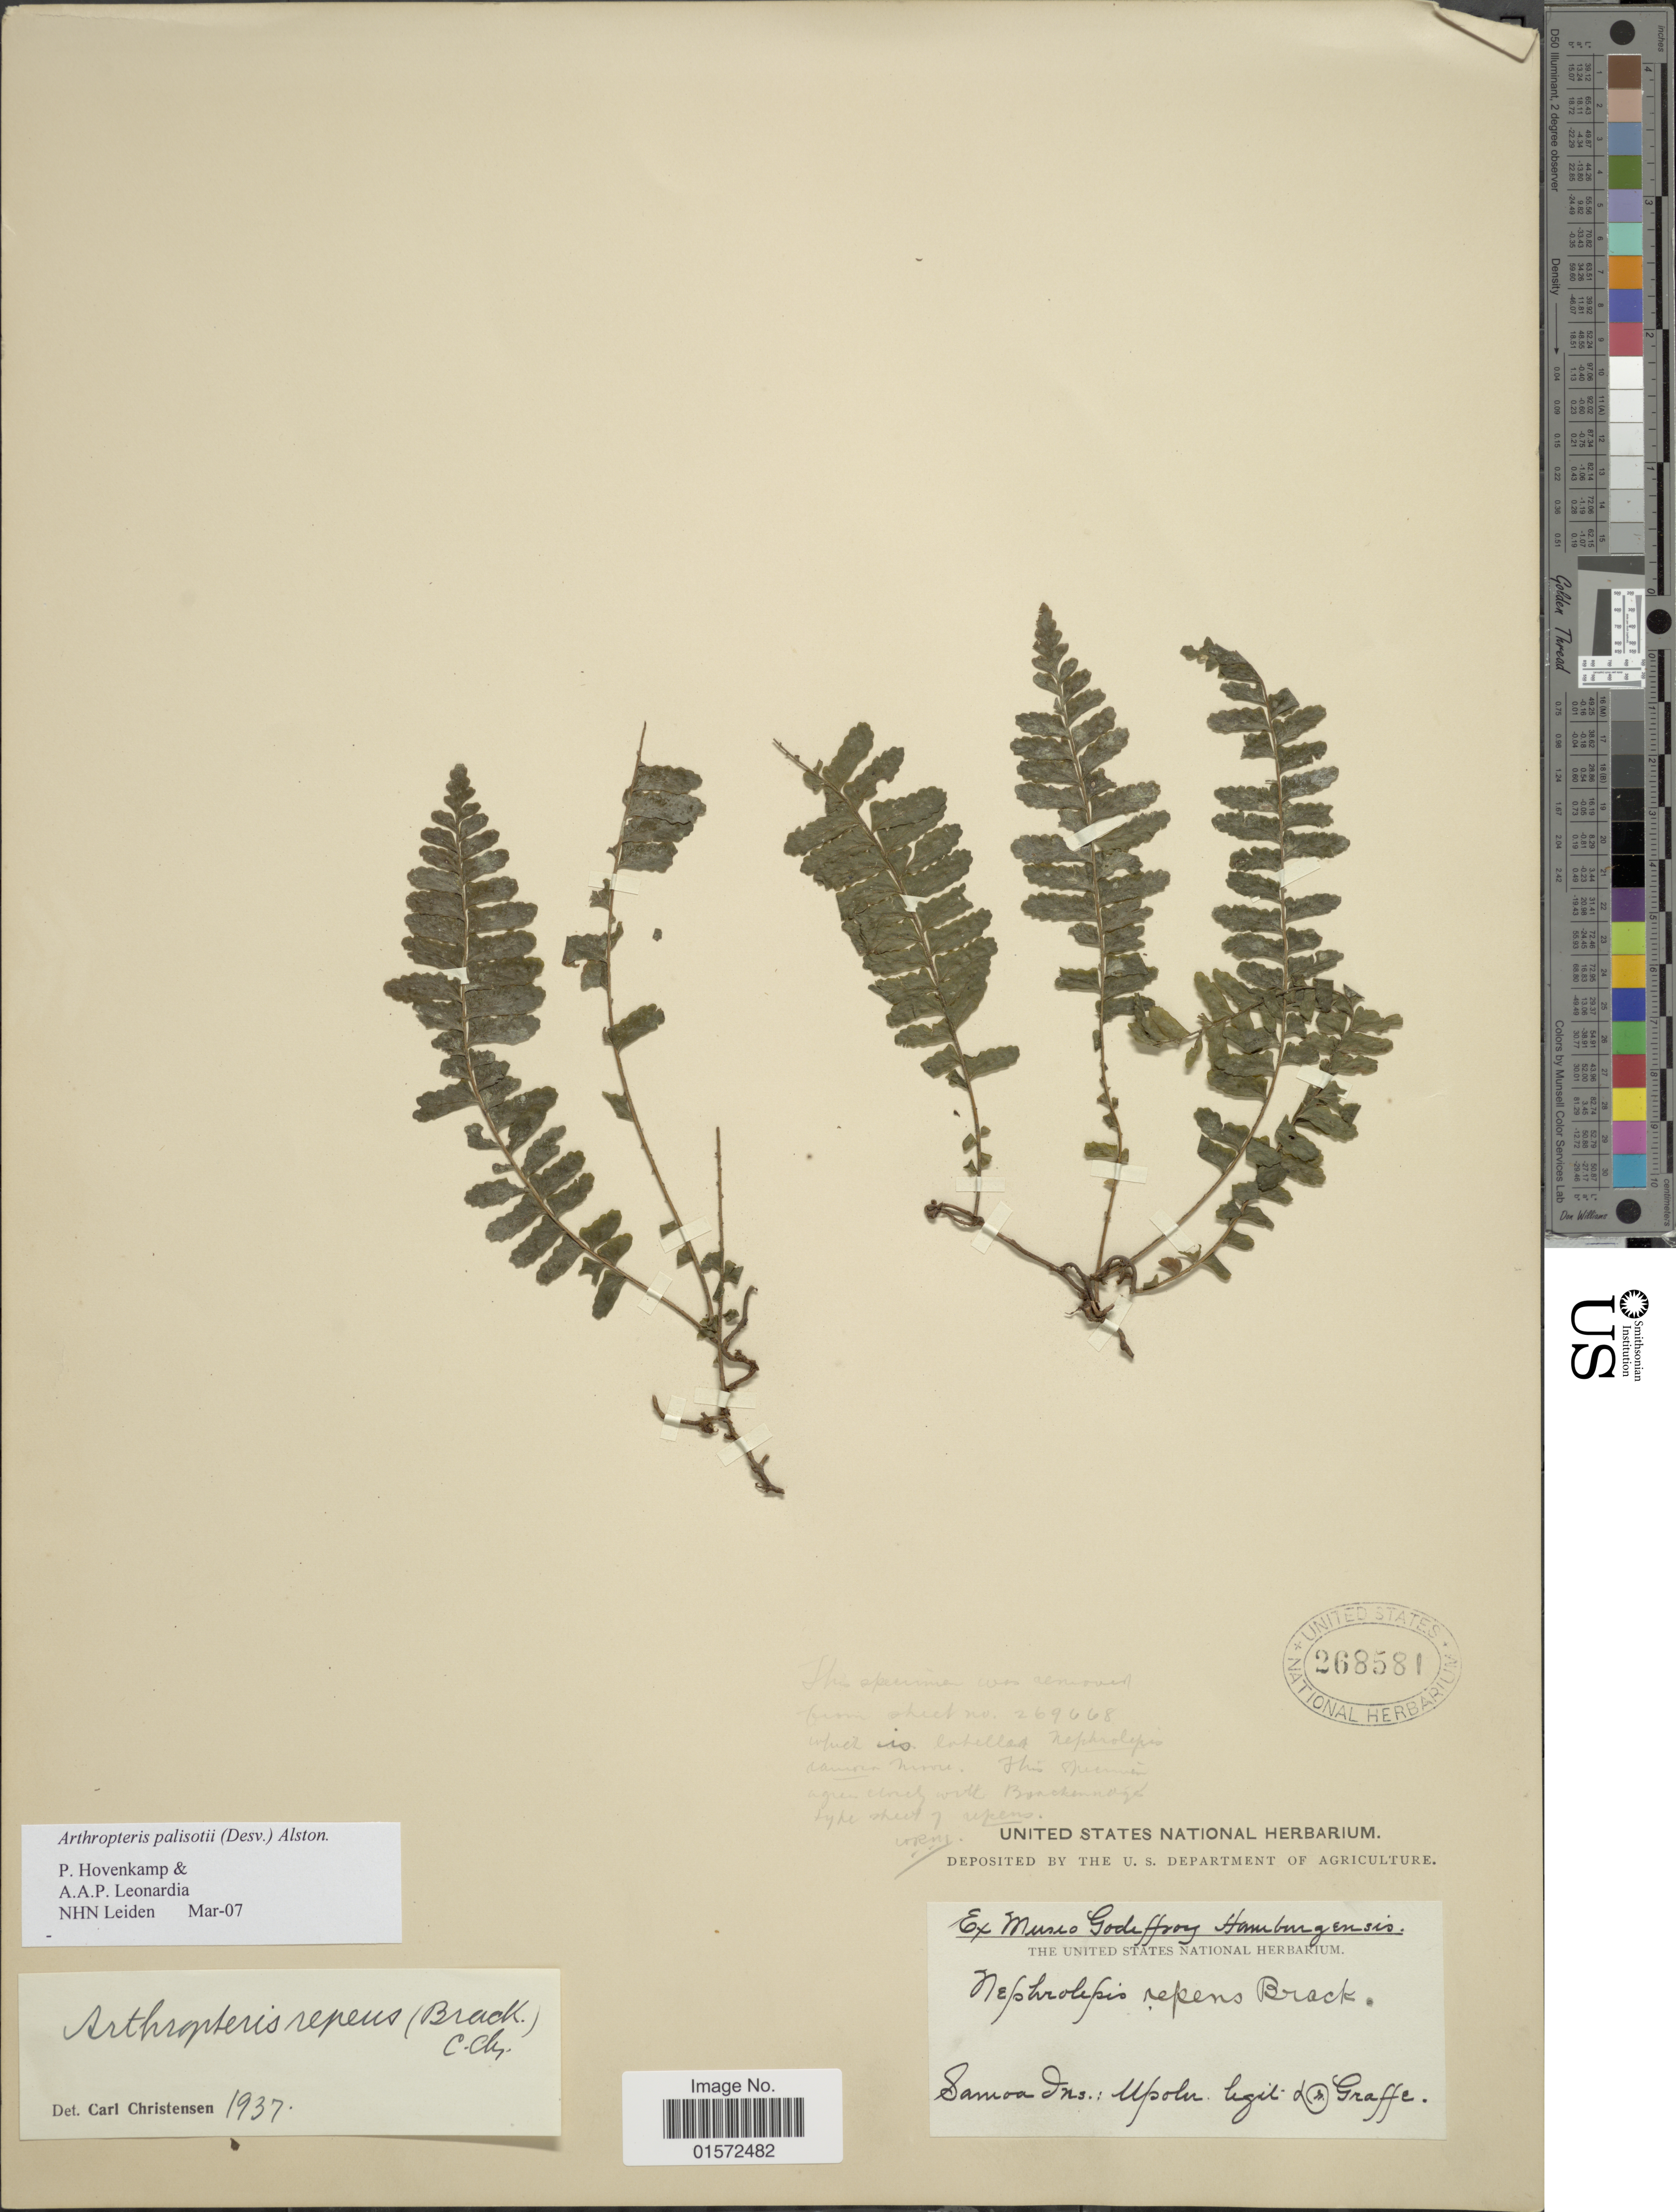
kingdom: Plantae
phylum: Tracheophyta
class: Polypodiopsida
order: Polypodiales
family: Tectariaceae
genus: Arthropteris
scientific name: Arthropteris palisotii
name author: (Desv.) Alston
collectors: Graeffe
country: Samoa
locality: Samoa Ins. Upolu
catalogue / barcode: US 268581